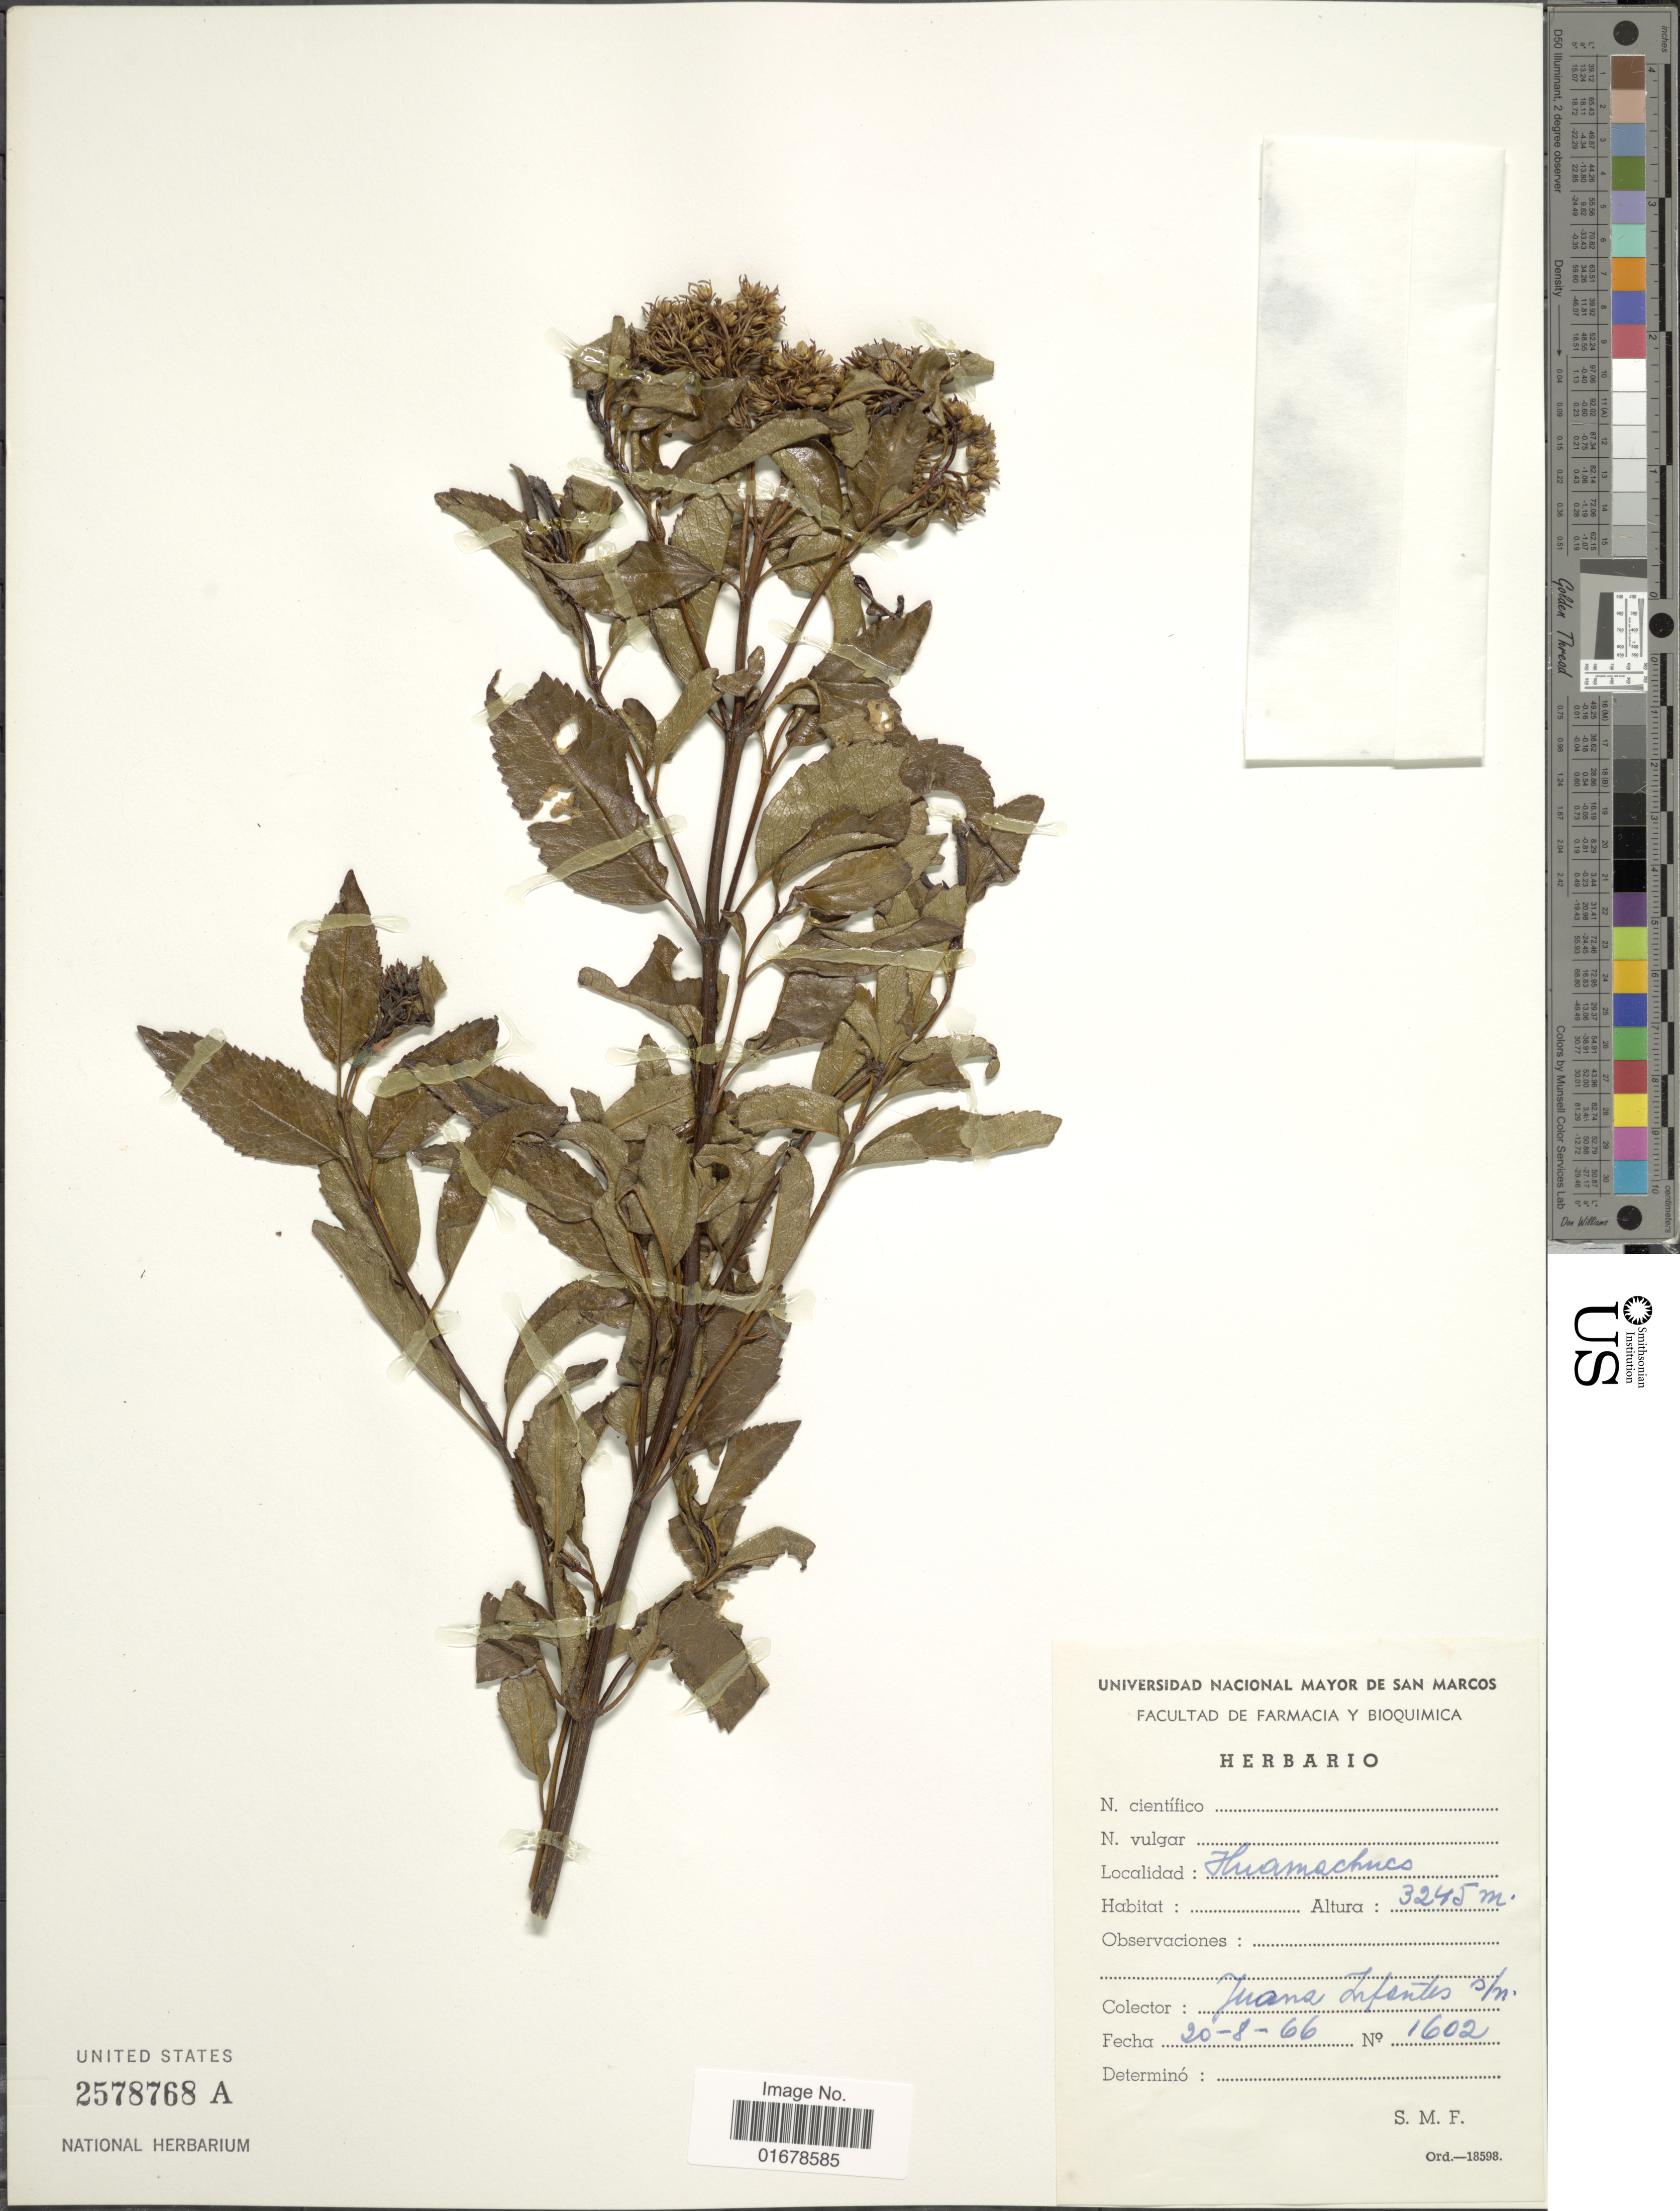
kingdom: Plantae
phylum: Tracheophyta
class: Magnoliopsida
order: Asterales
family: Asteraceae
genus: Ageratina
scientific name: Ageratina sp.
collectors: J. Infantes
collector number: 1602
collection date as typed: Transcribed d/m/y: 20/8/66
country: Peru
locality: Huamochuco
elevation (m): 3245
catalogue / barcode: US 2578768A